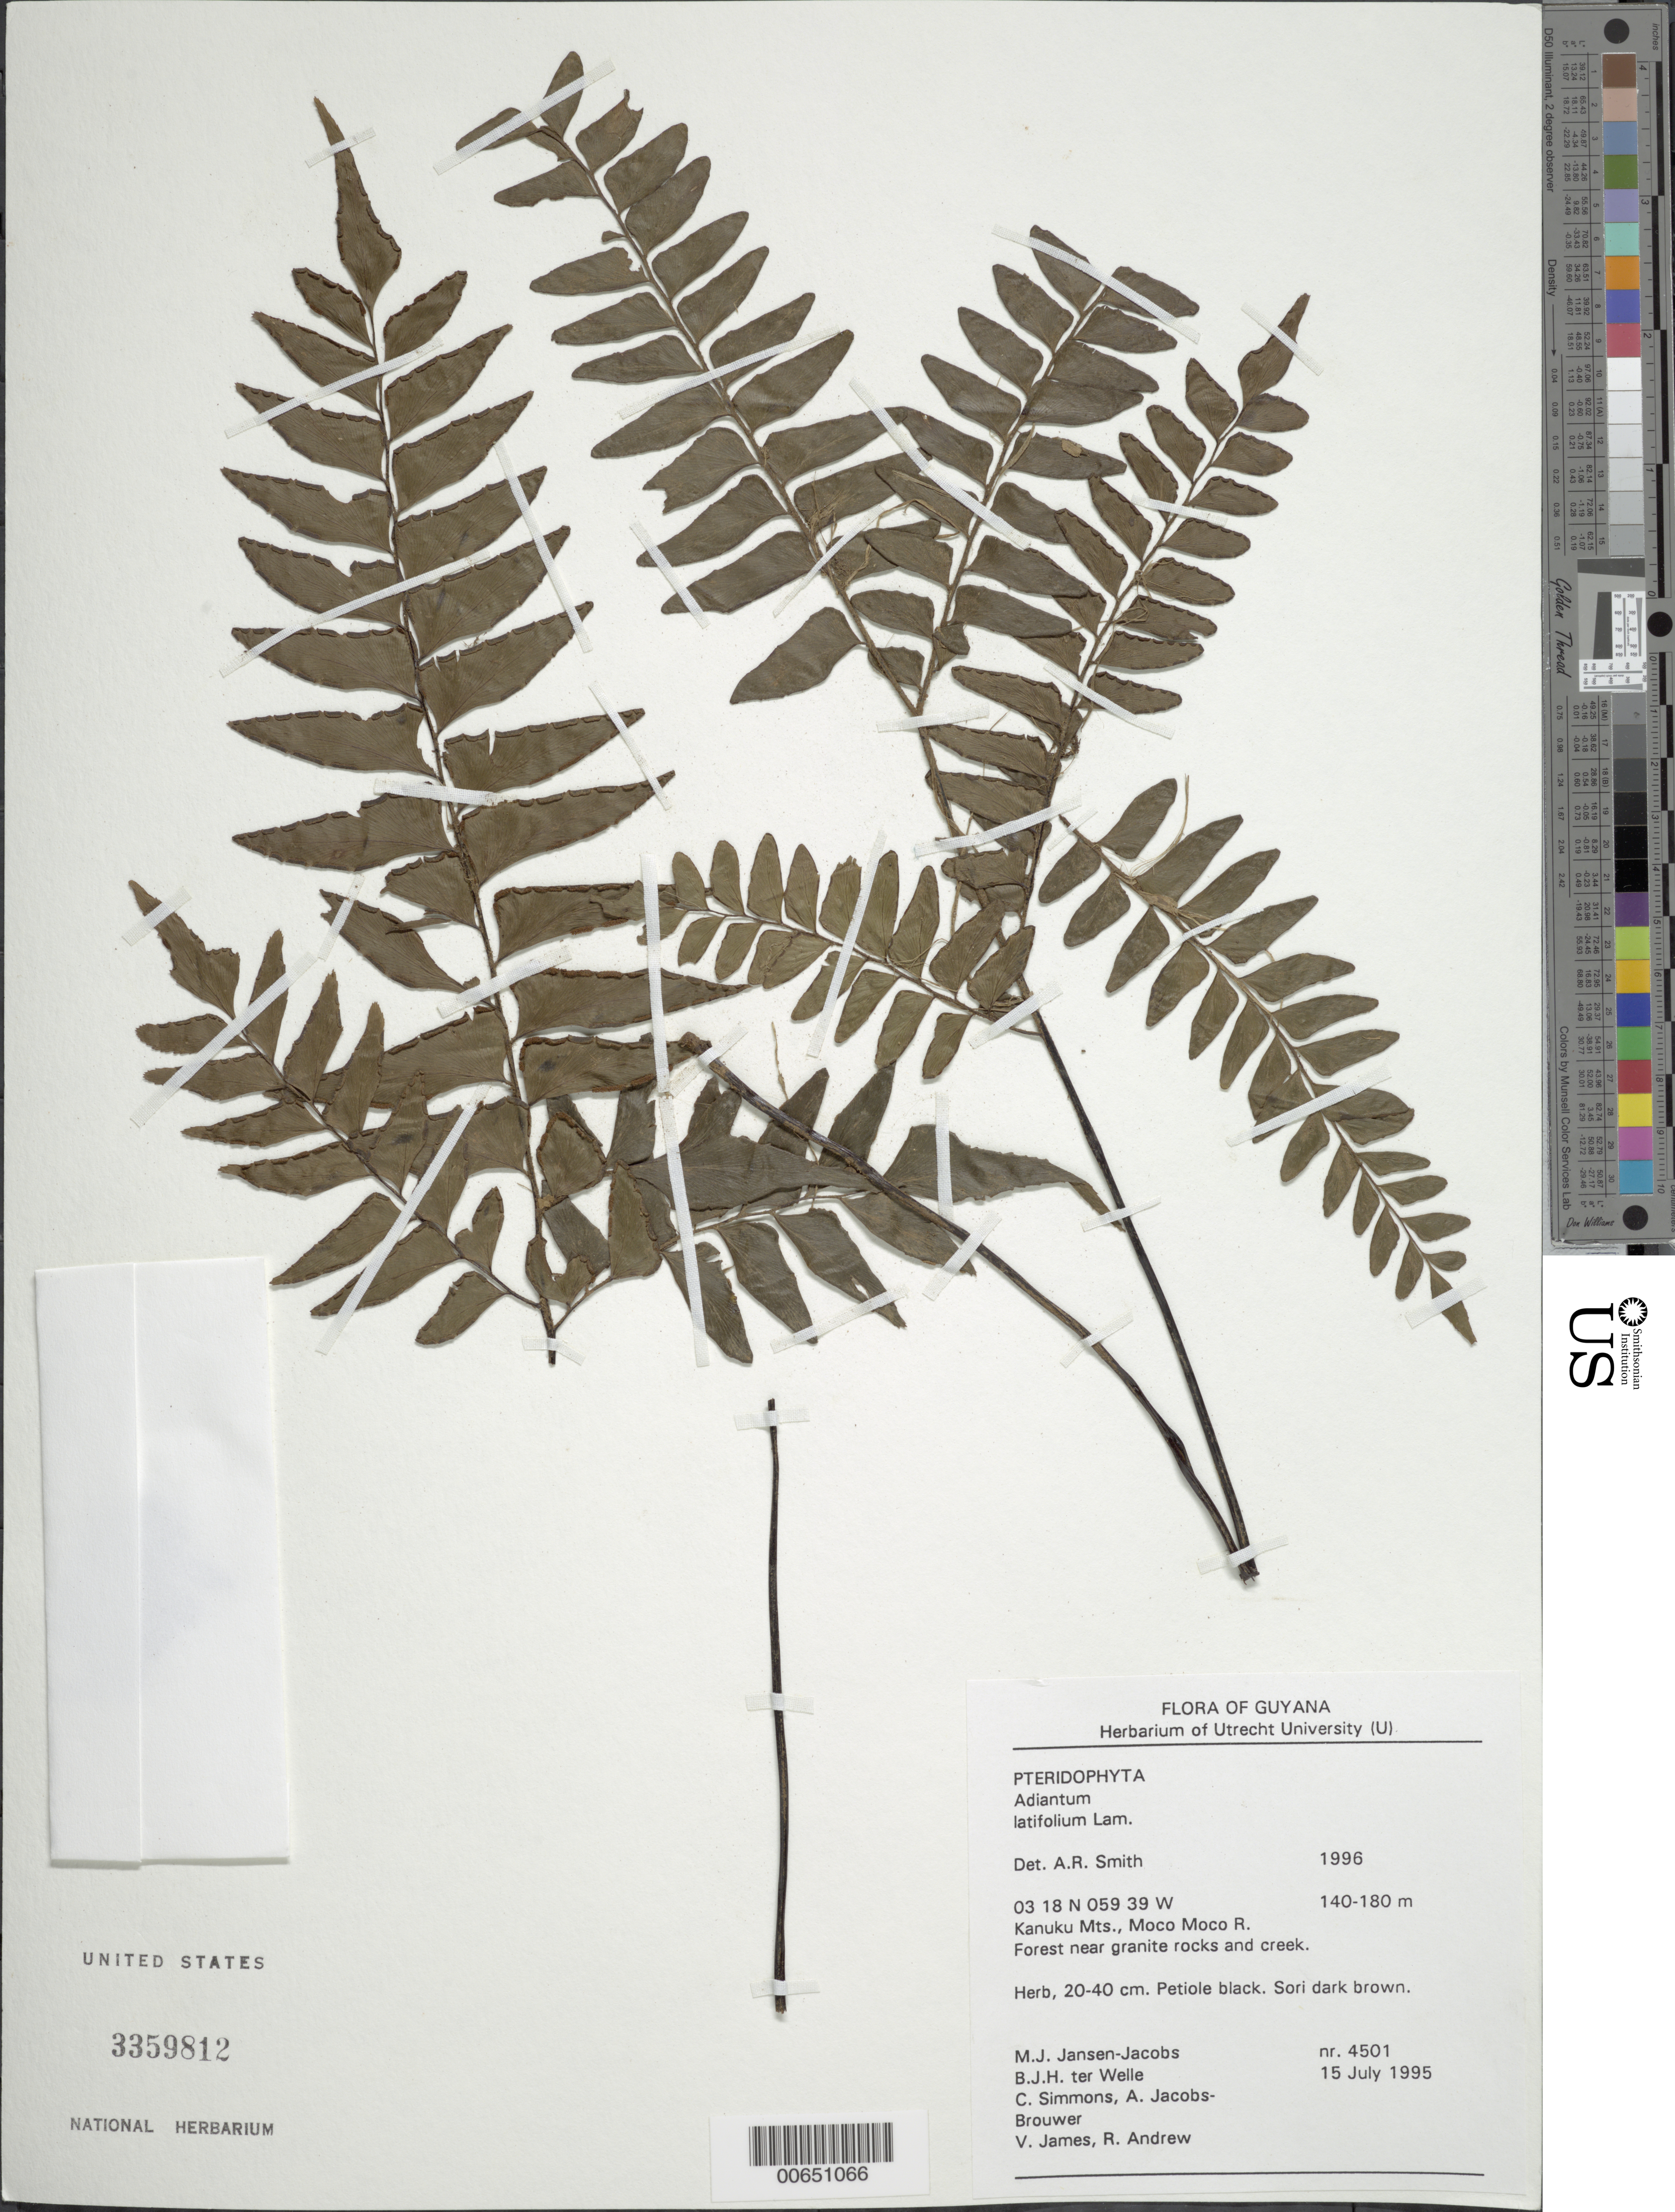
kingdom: Plantae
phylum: Tracheophyta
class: Polypodiopsida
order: Polypodiales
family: Pteridaceae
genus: Adiantum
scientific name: Adiantum argutum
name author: Splitg.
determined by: Smith, Alan R., (UC)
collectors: M. J. Jansen-Jacobs, B. Welle, C. Simmons, A. Jacobs-Brouwer, V. James & R. Andrew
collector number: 4501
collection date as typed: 15-Jul-95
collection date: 1995-07-15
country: Guyana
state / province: U. Takutu-U. Essequibo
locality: Moco Moco River, Kanuku Mts.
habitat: Forest near granite rocks and creek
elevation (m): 140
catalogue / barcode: US 3359812